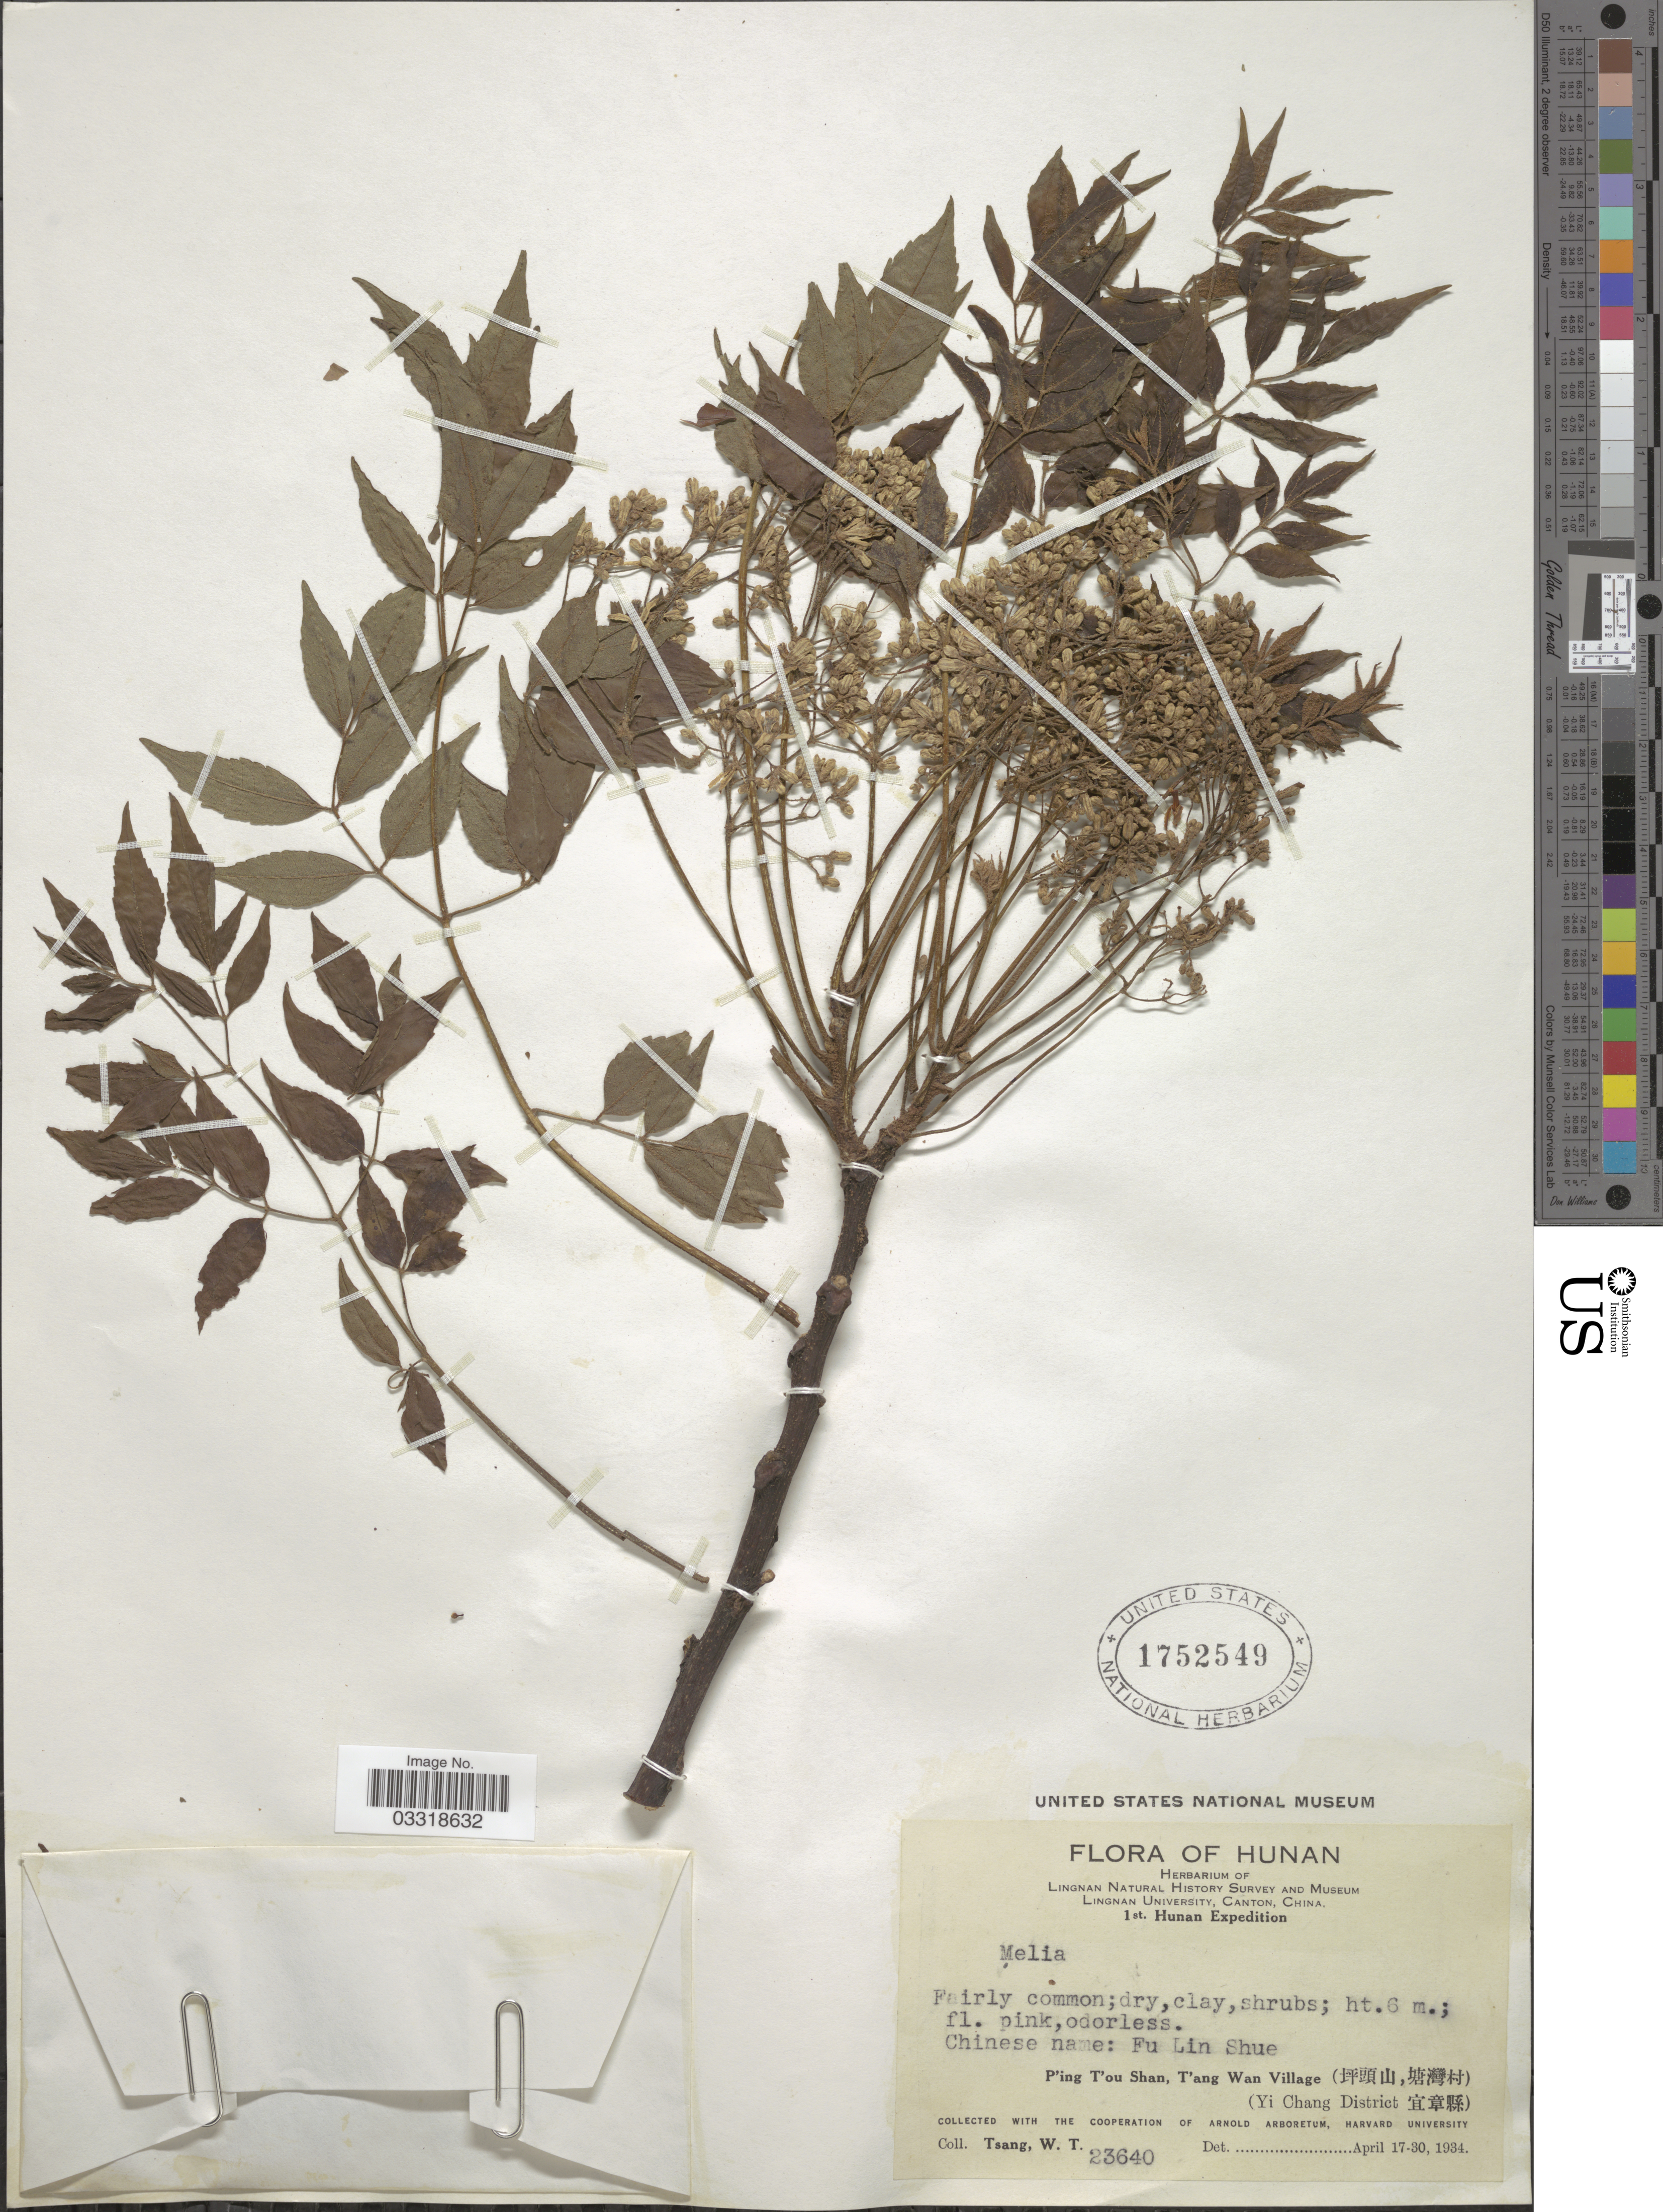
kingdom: Plantae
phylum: Tracheophyta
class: Magnoliopsida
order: Sapindales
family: Meliaceae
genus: Melia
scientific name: Melia sp.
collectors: W. T. Tsang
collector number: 23640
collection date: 1934-04-17/1934-04-30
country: China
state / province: Hunan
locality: P'ing T'ou Shan, T'ang Wan Village (X). (Yi Chang District X).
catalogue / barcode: US 1752549